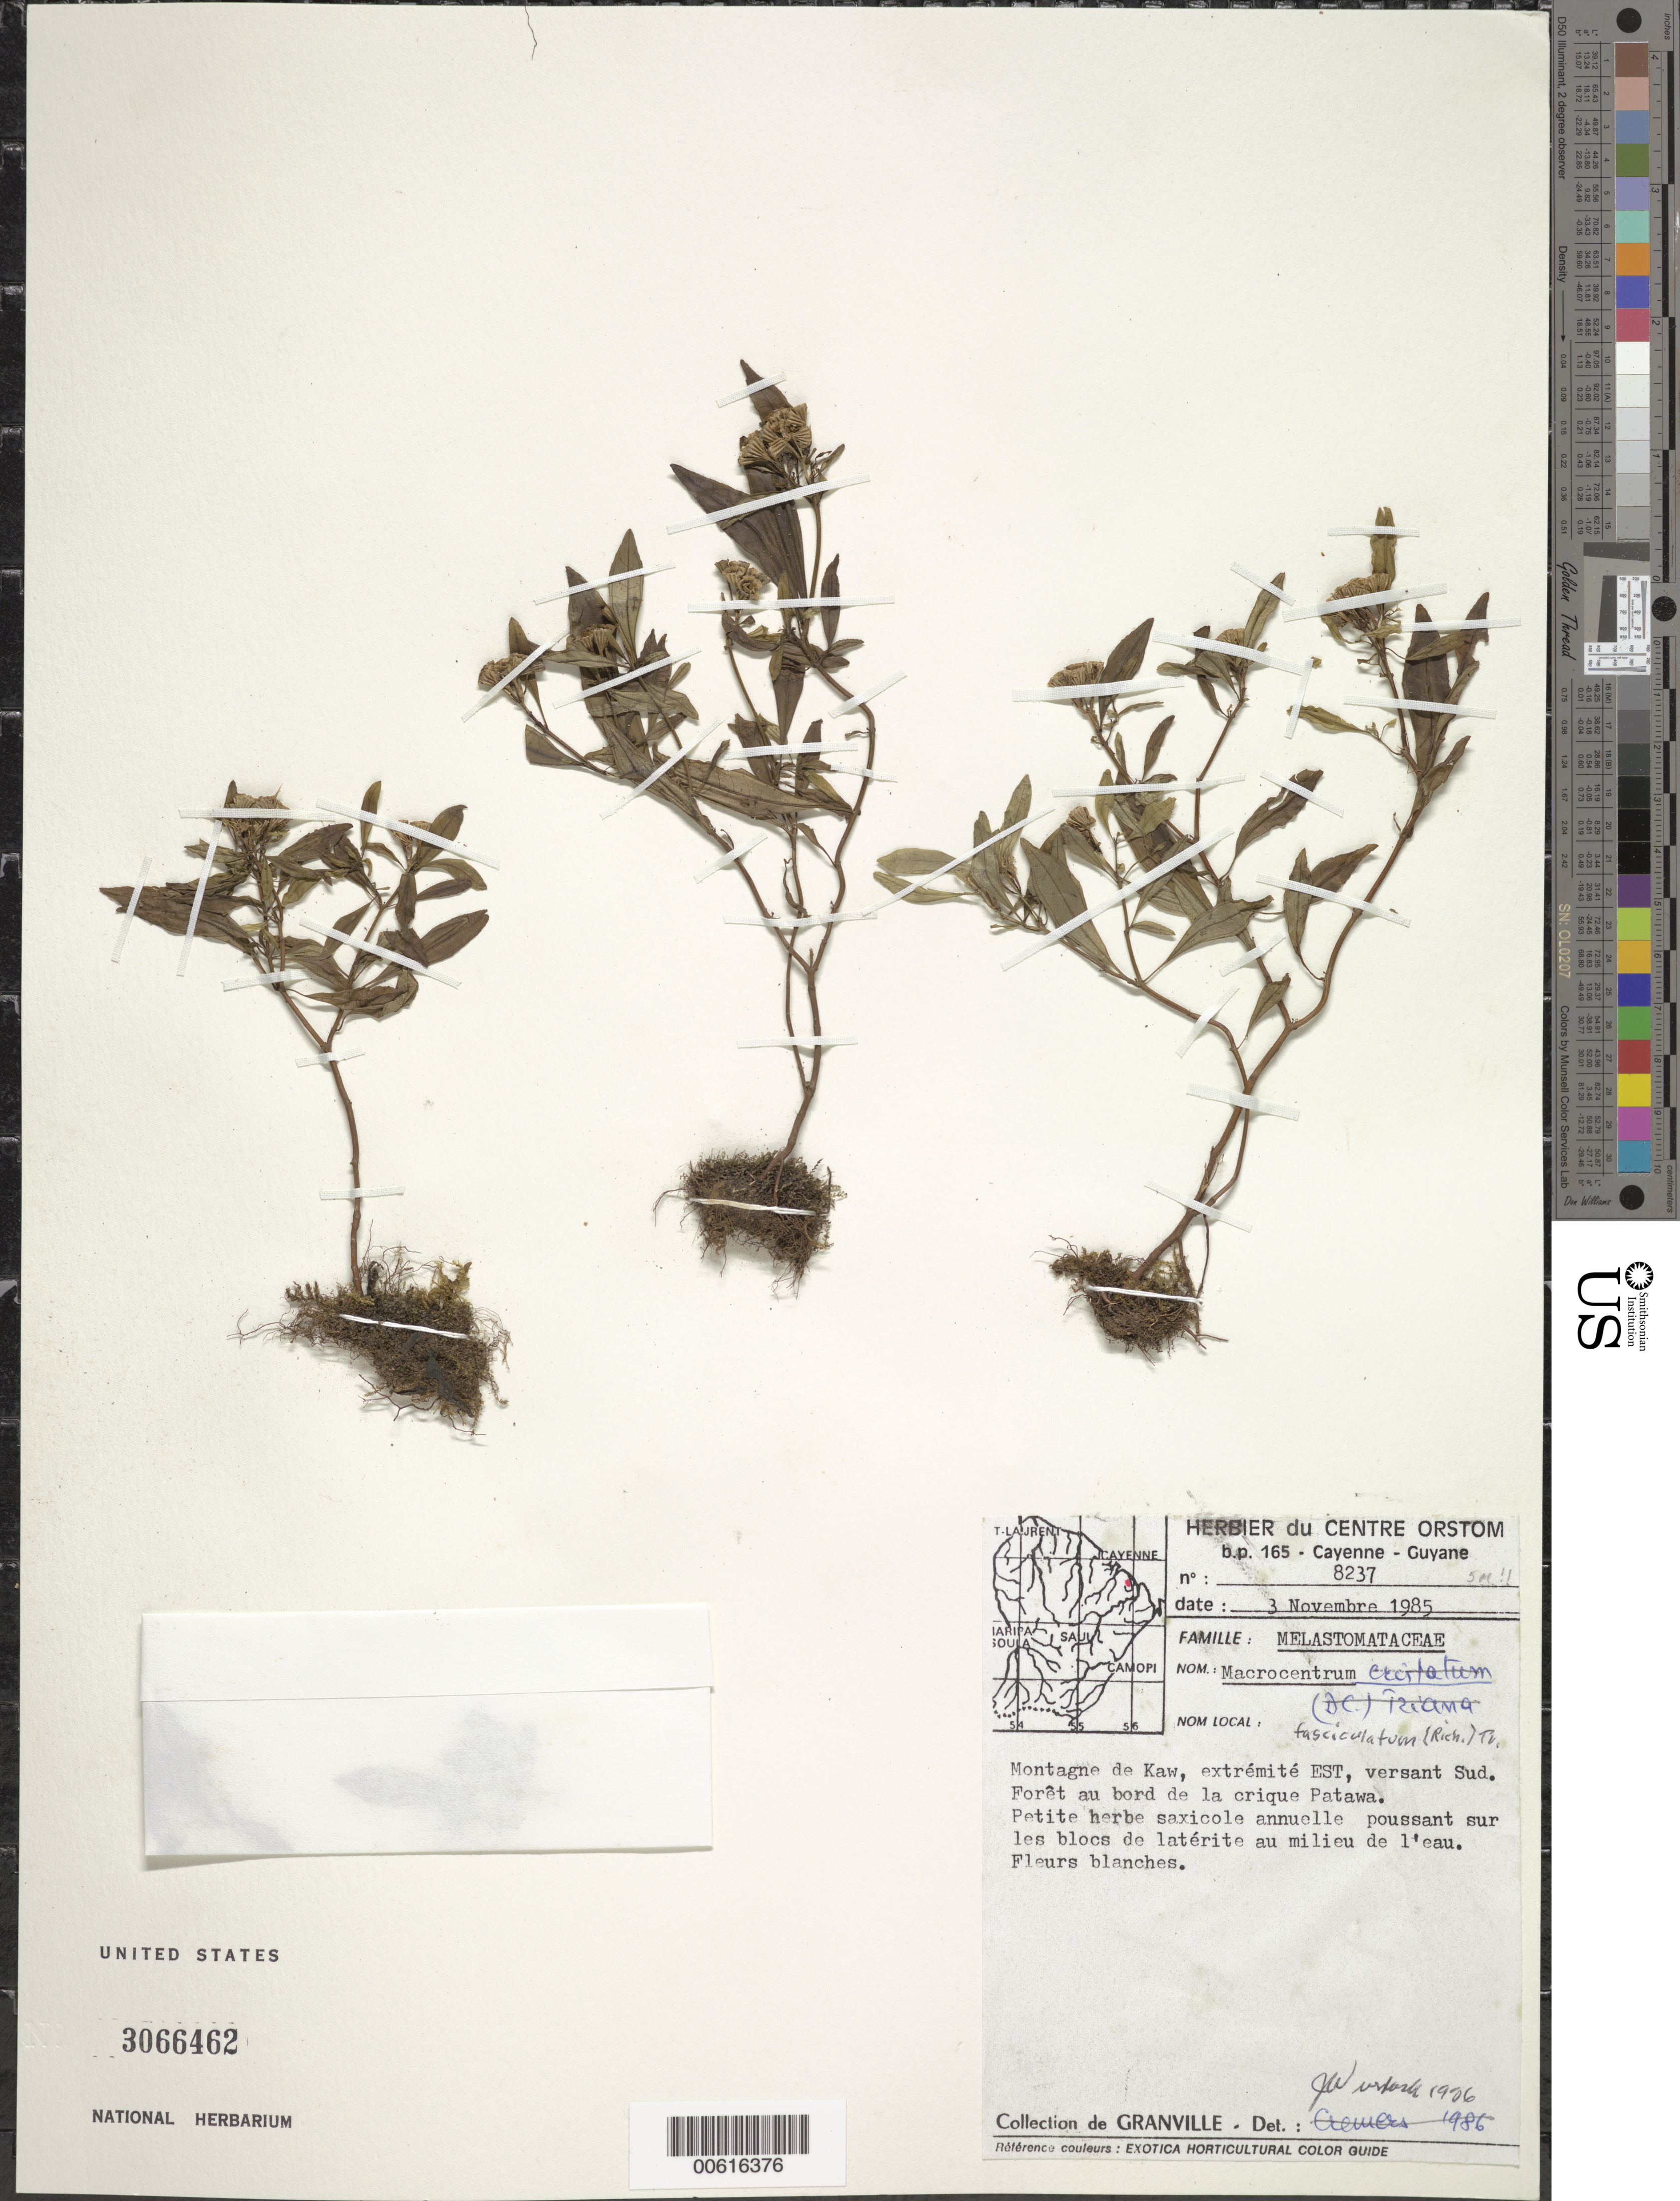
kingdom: Plantae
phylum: Tracheophyta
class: Magnoliopsida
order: Myrtales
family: Melastomataceae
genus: Macrocentrum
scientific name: Macrocentrum fasciculatum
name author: (Rich. ex DC.) Triana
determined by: Wurdack, John J., (US), US (UNITED STATES)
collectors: J.-J. de Granville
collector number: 8237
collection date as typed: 3-Nov-85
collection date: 1985-11-03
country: French Guiana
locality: Montagne de Kaw, versant Sud, Crique Patawa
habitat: Forest along creek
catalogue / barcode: US 3066462